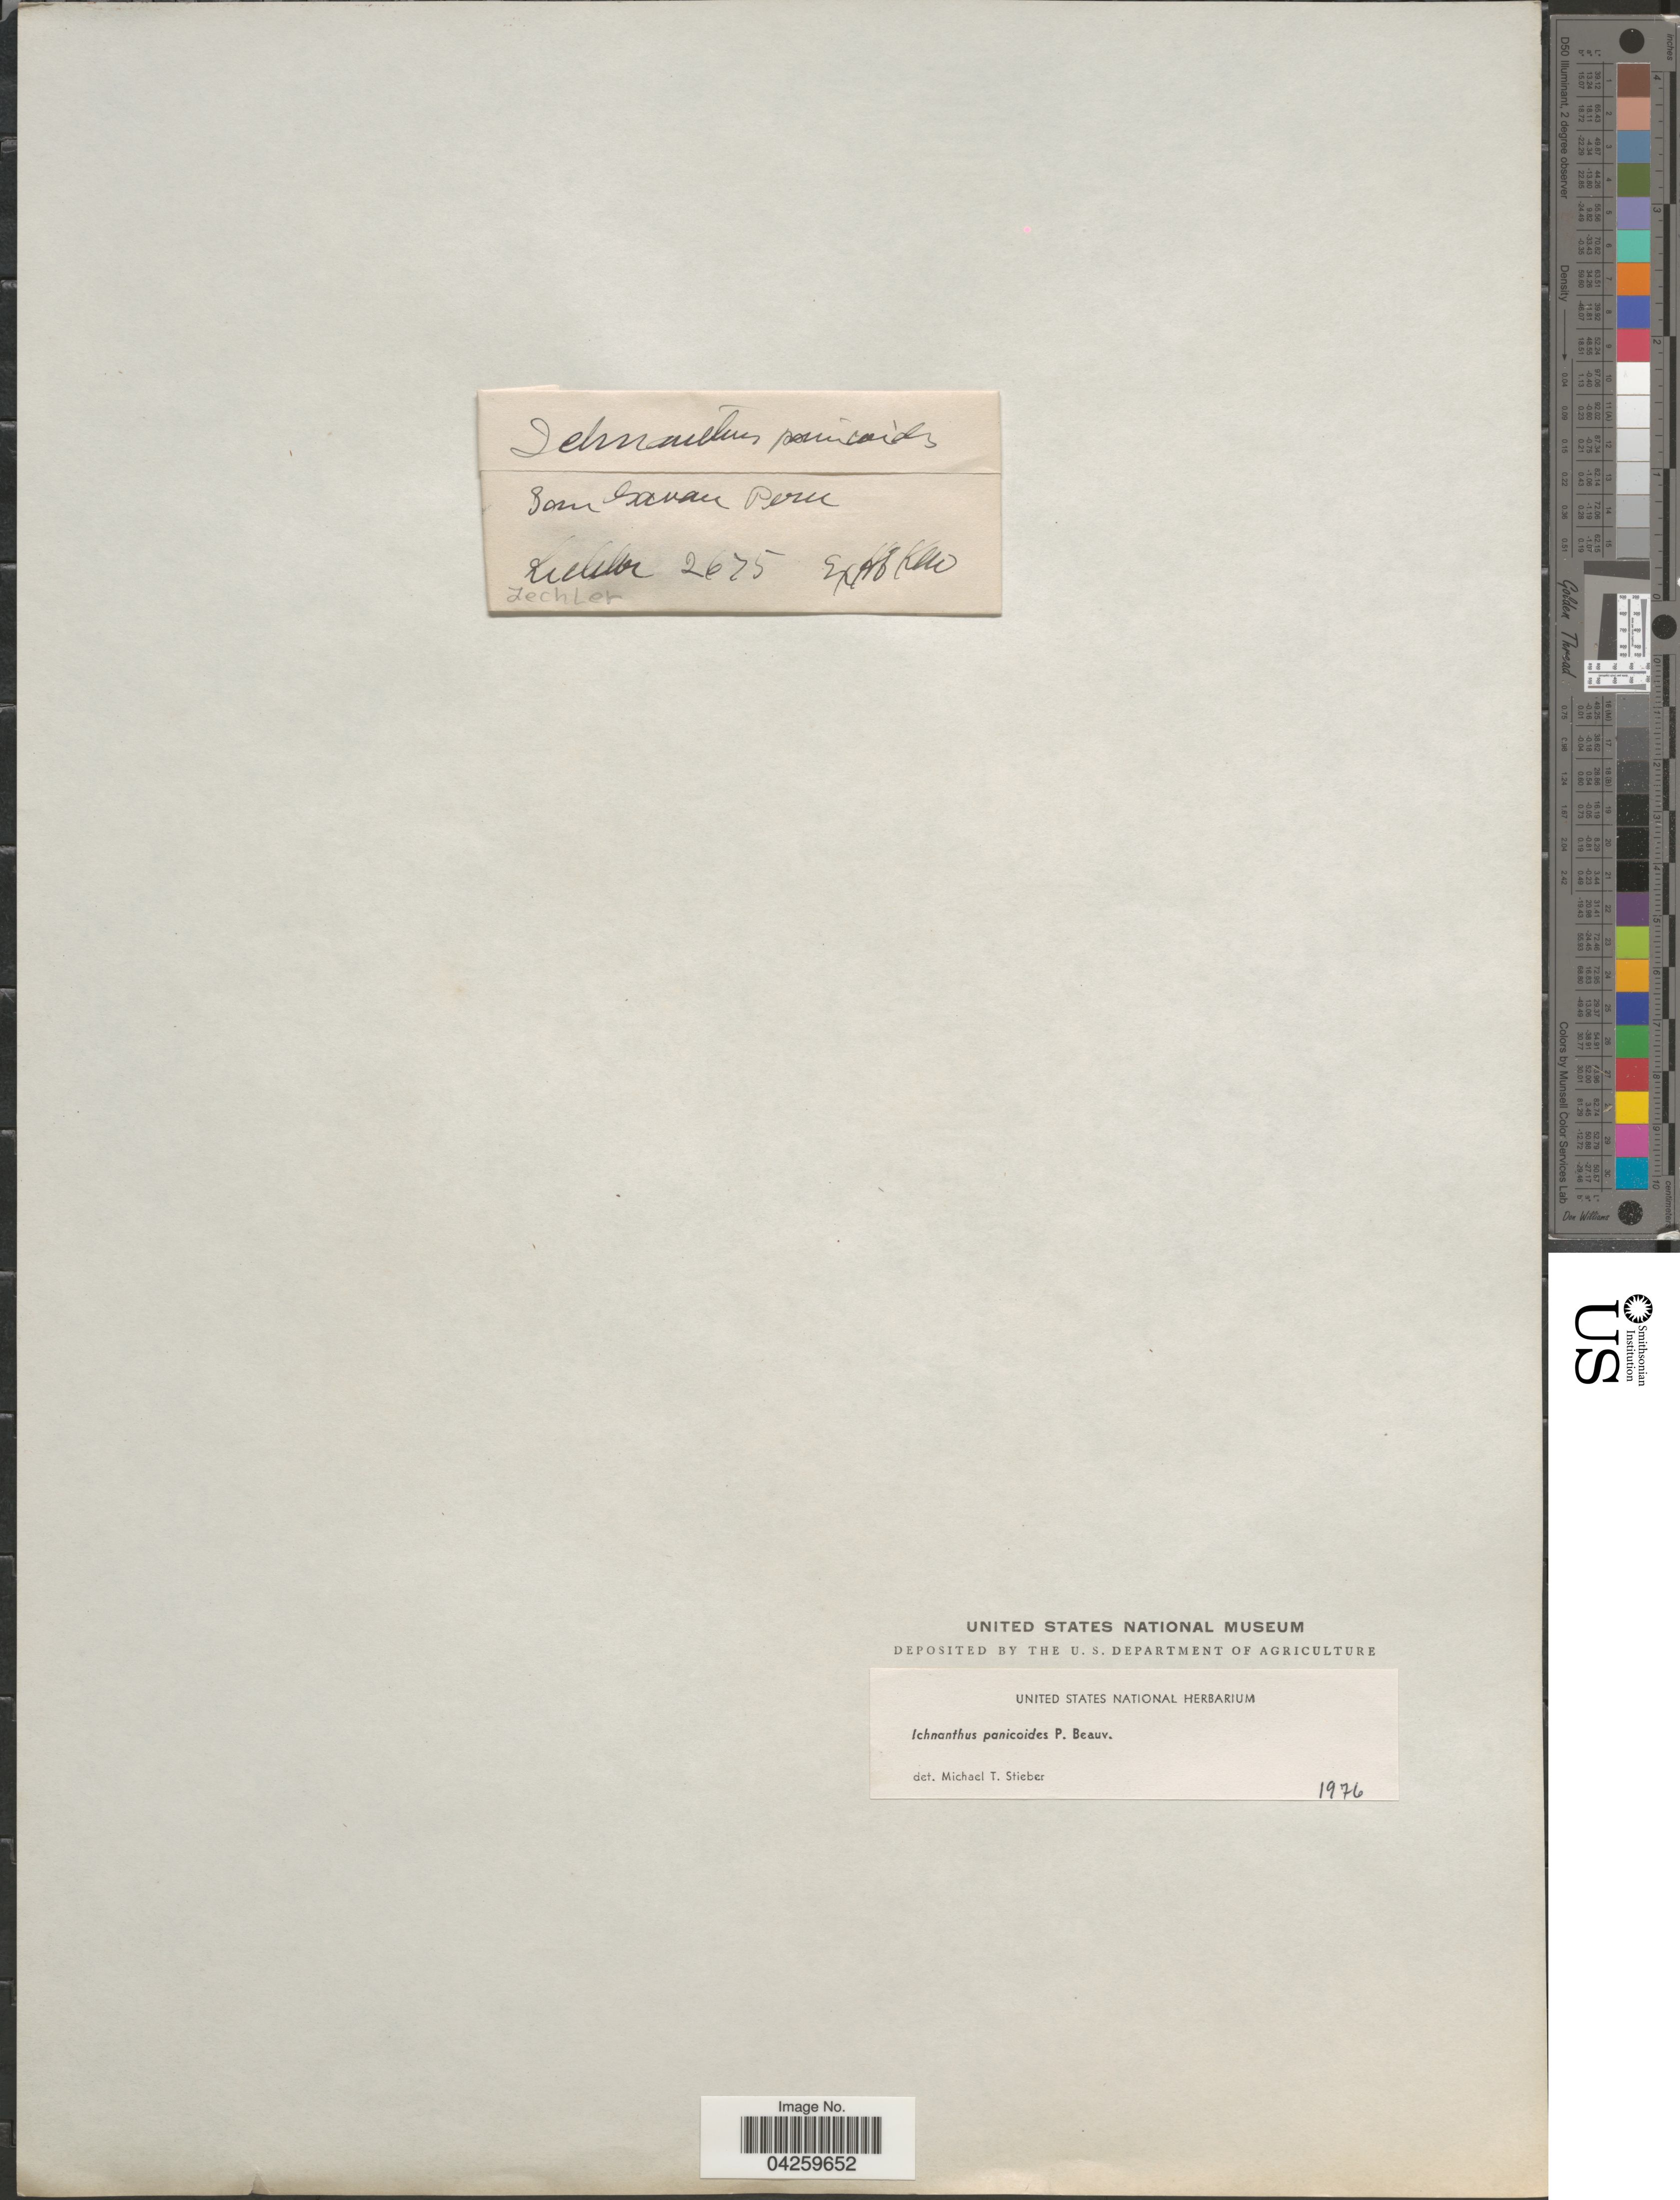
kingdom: Plantae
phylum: Tracheophyta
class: Liliopsida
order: Poales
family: Poaceae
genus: Ichnanthus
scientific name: Ichnanthus panicoides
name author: P. Beauv.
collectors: -. Lechler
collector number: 2675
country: Peru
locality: San Gavan.